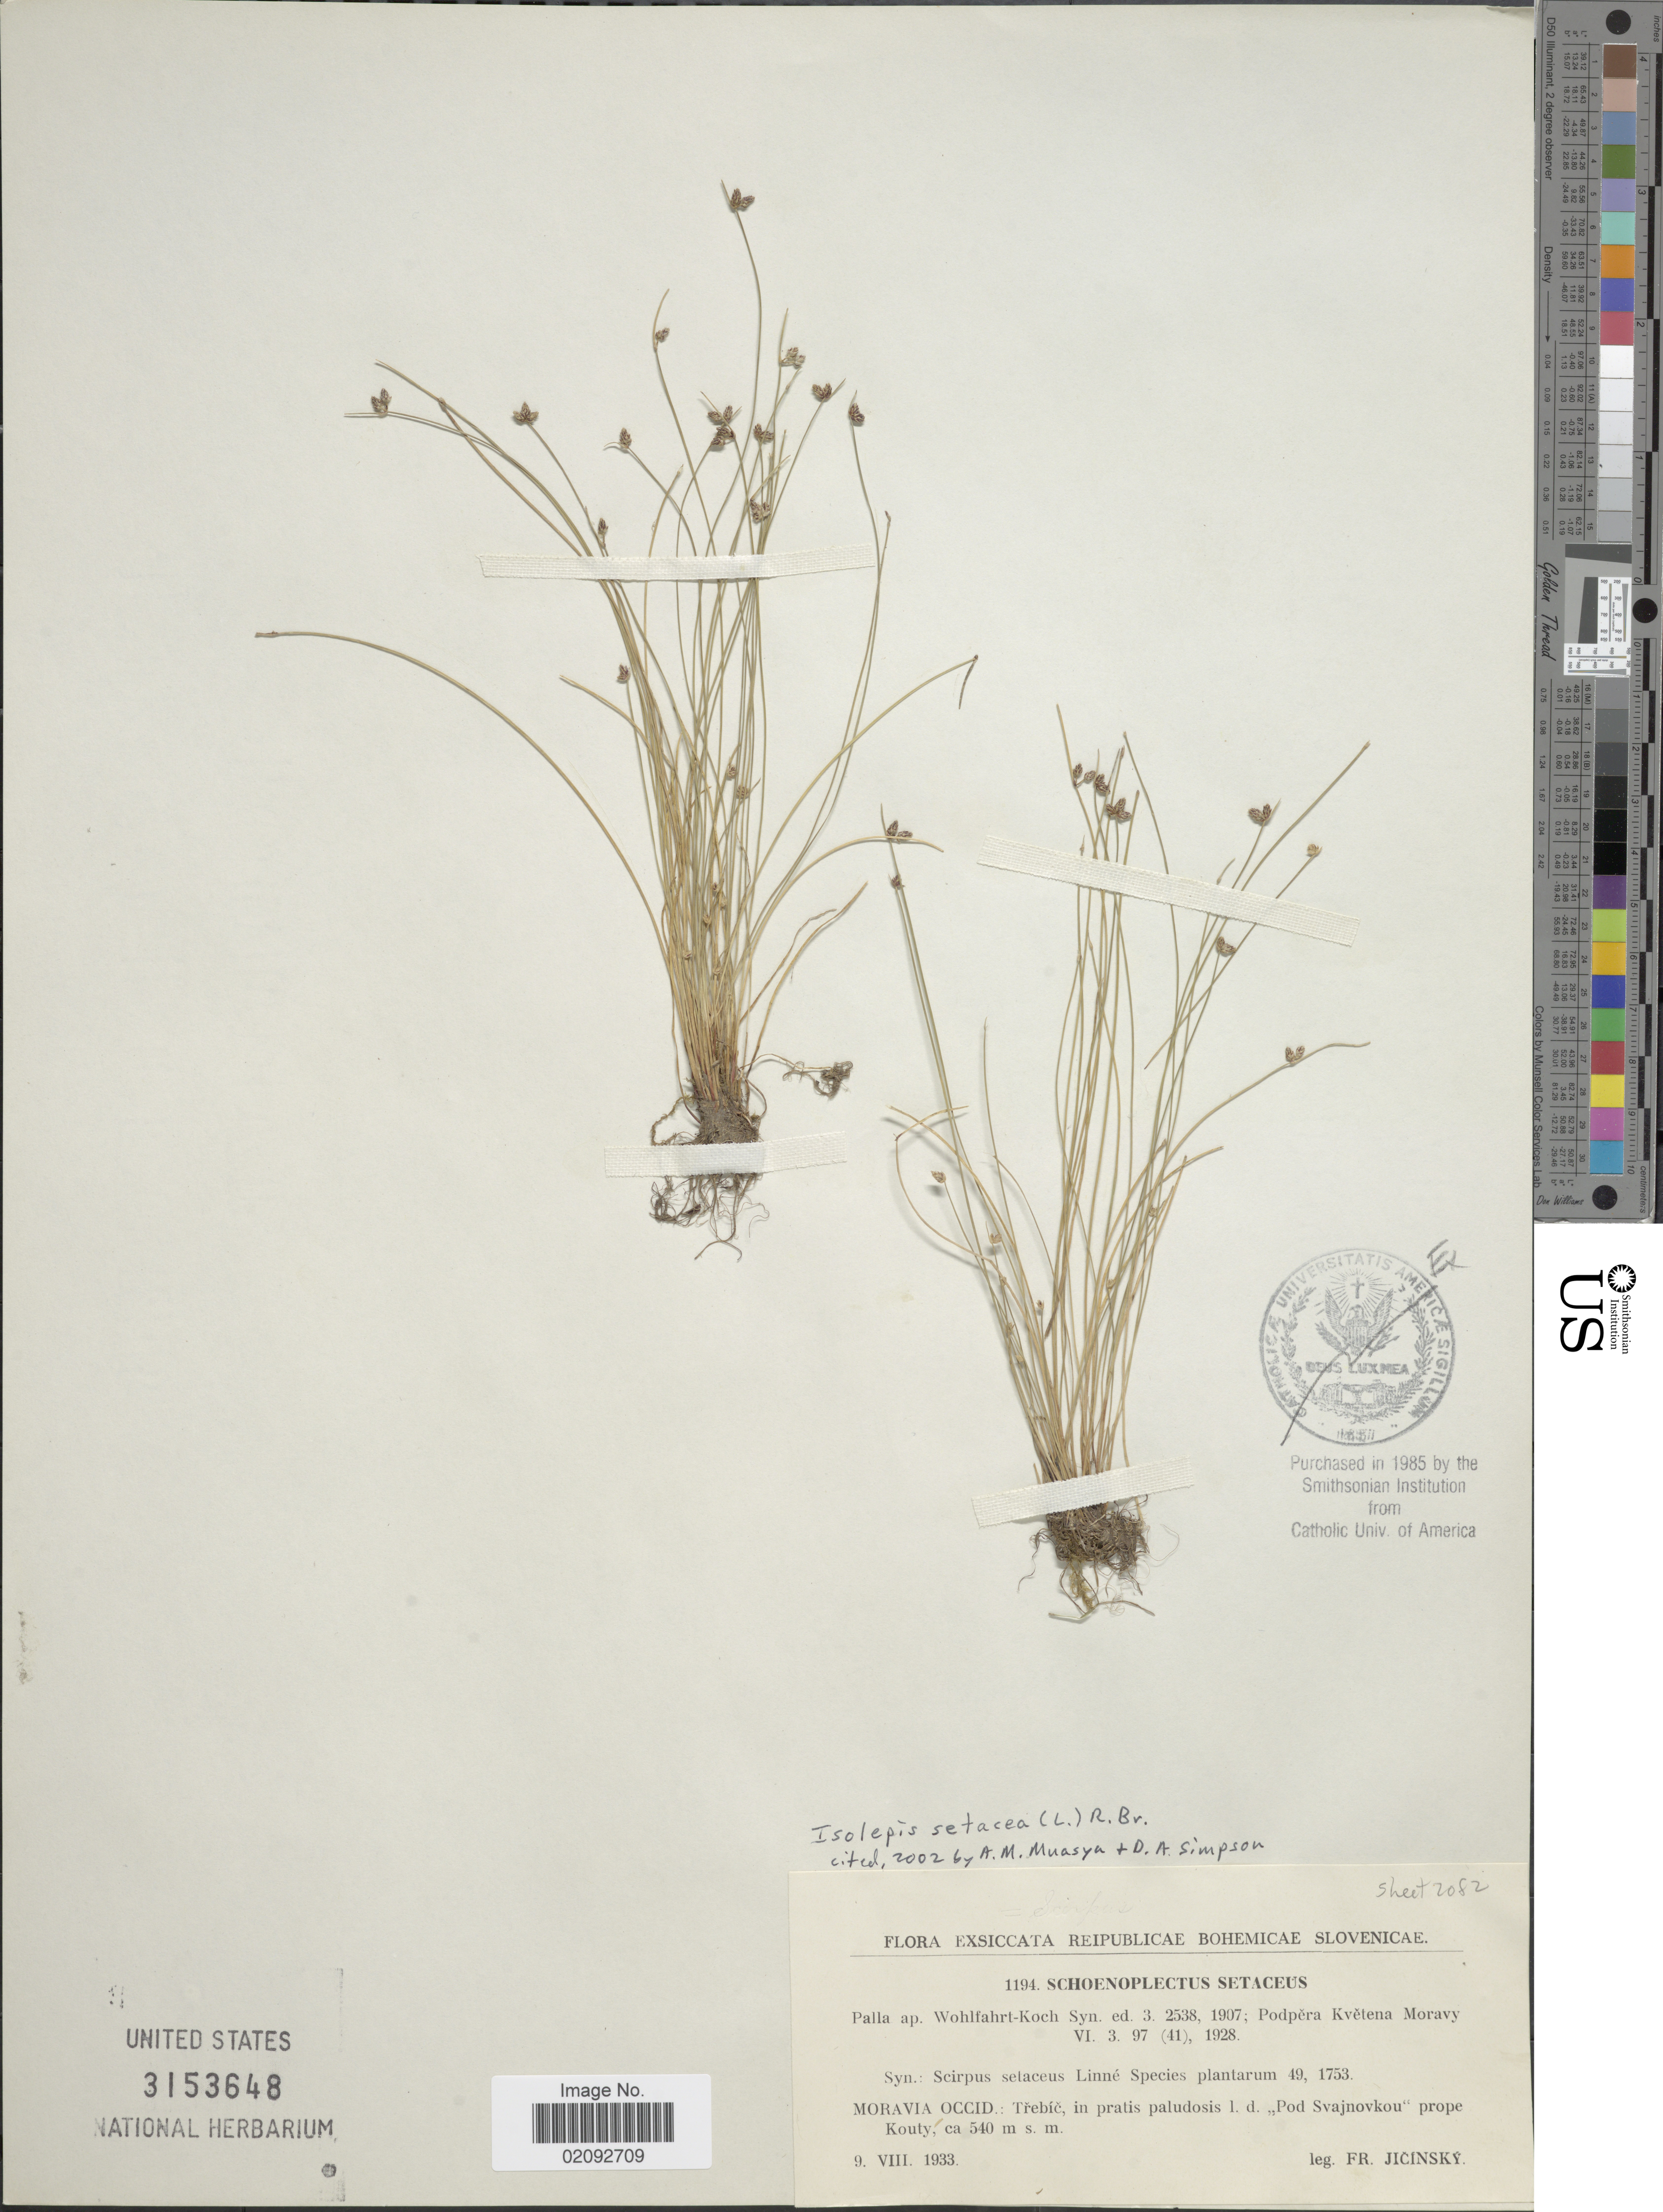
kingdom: Plantae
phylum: Tracheophyta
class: Liliopsida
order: Poales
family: Cyperaceae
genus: Isolepis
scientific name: Isolepis setacea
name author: (L.) R. Br.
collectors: B. Jicinsky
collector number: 1194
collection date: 1933-08-09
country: Slovenia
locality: Republicae Bohemciae Slovenicae, Moravia Occid: Trebic, in pratis paludosis, l.d. Pod Svajnovkou prope Kouty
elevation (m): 540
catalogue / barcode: US 3153648